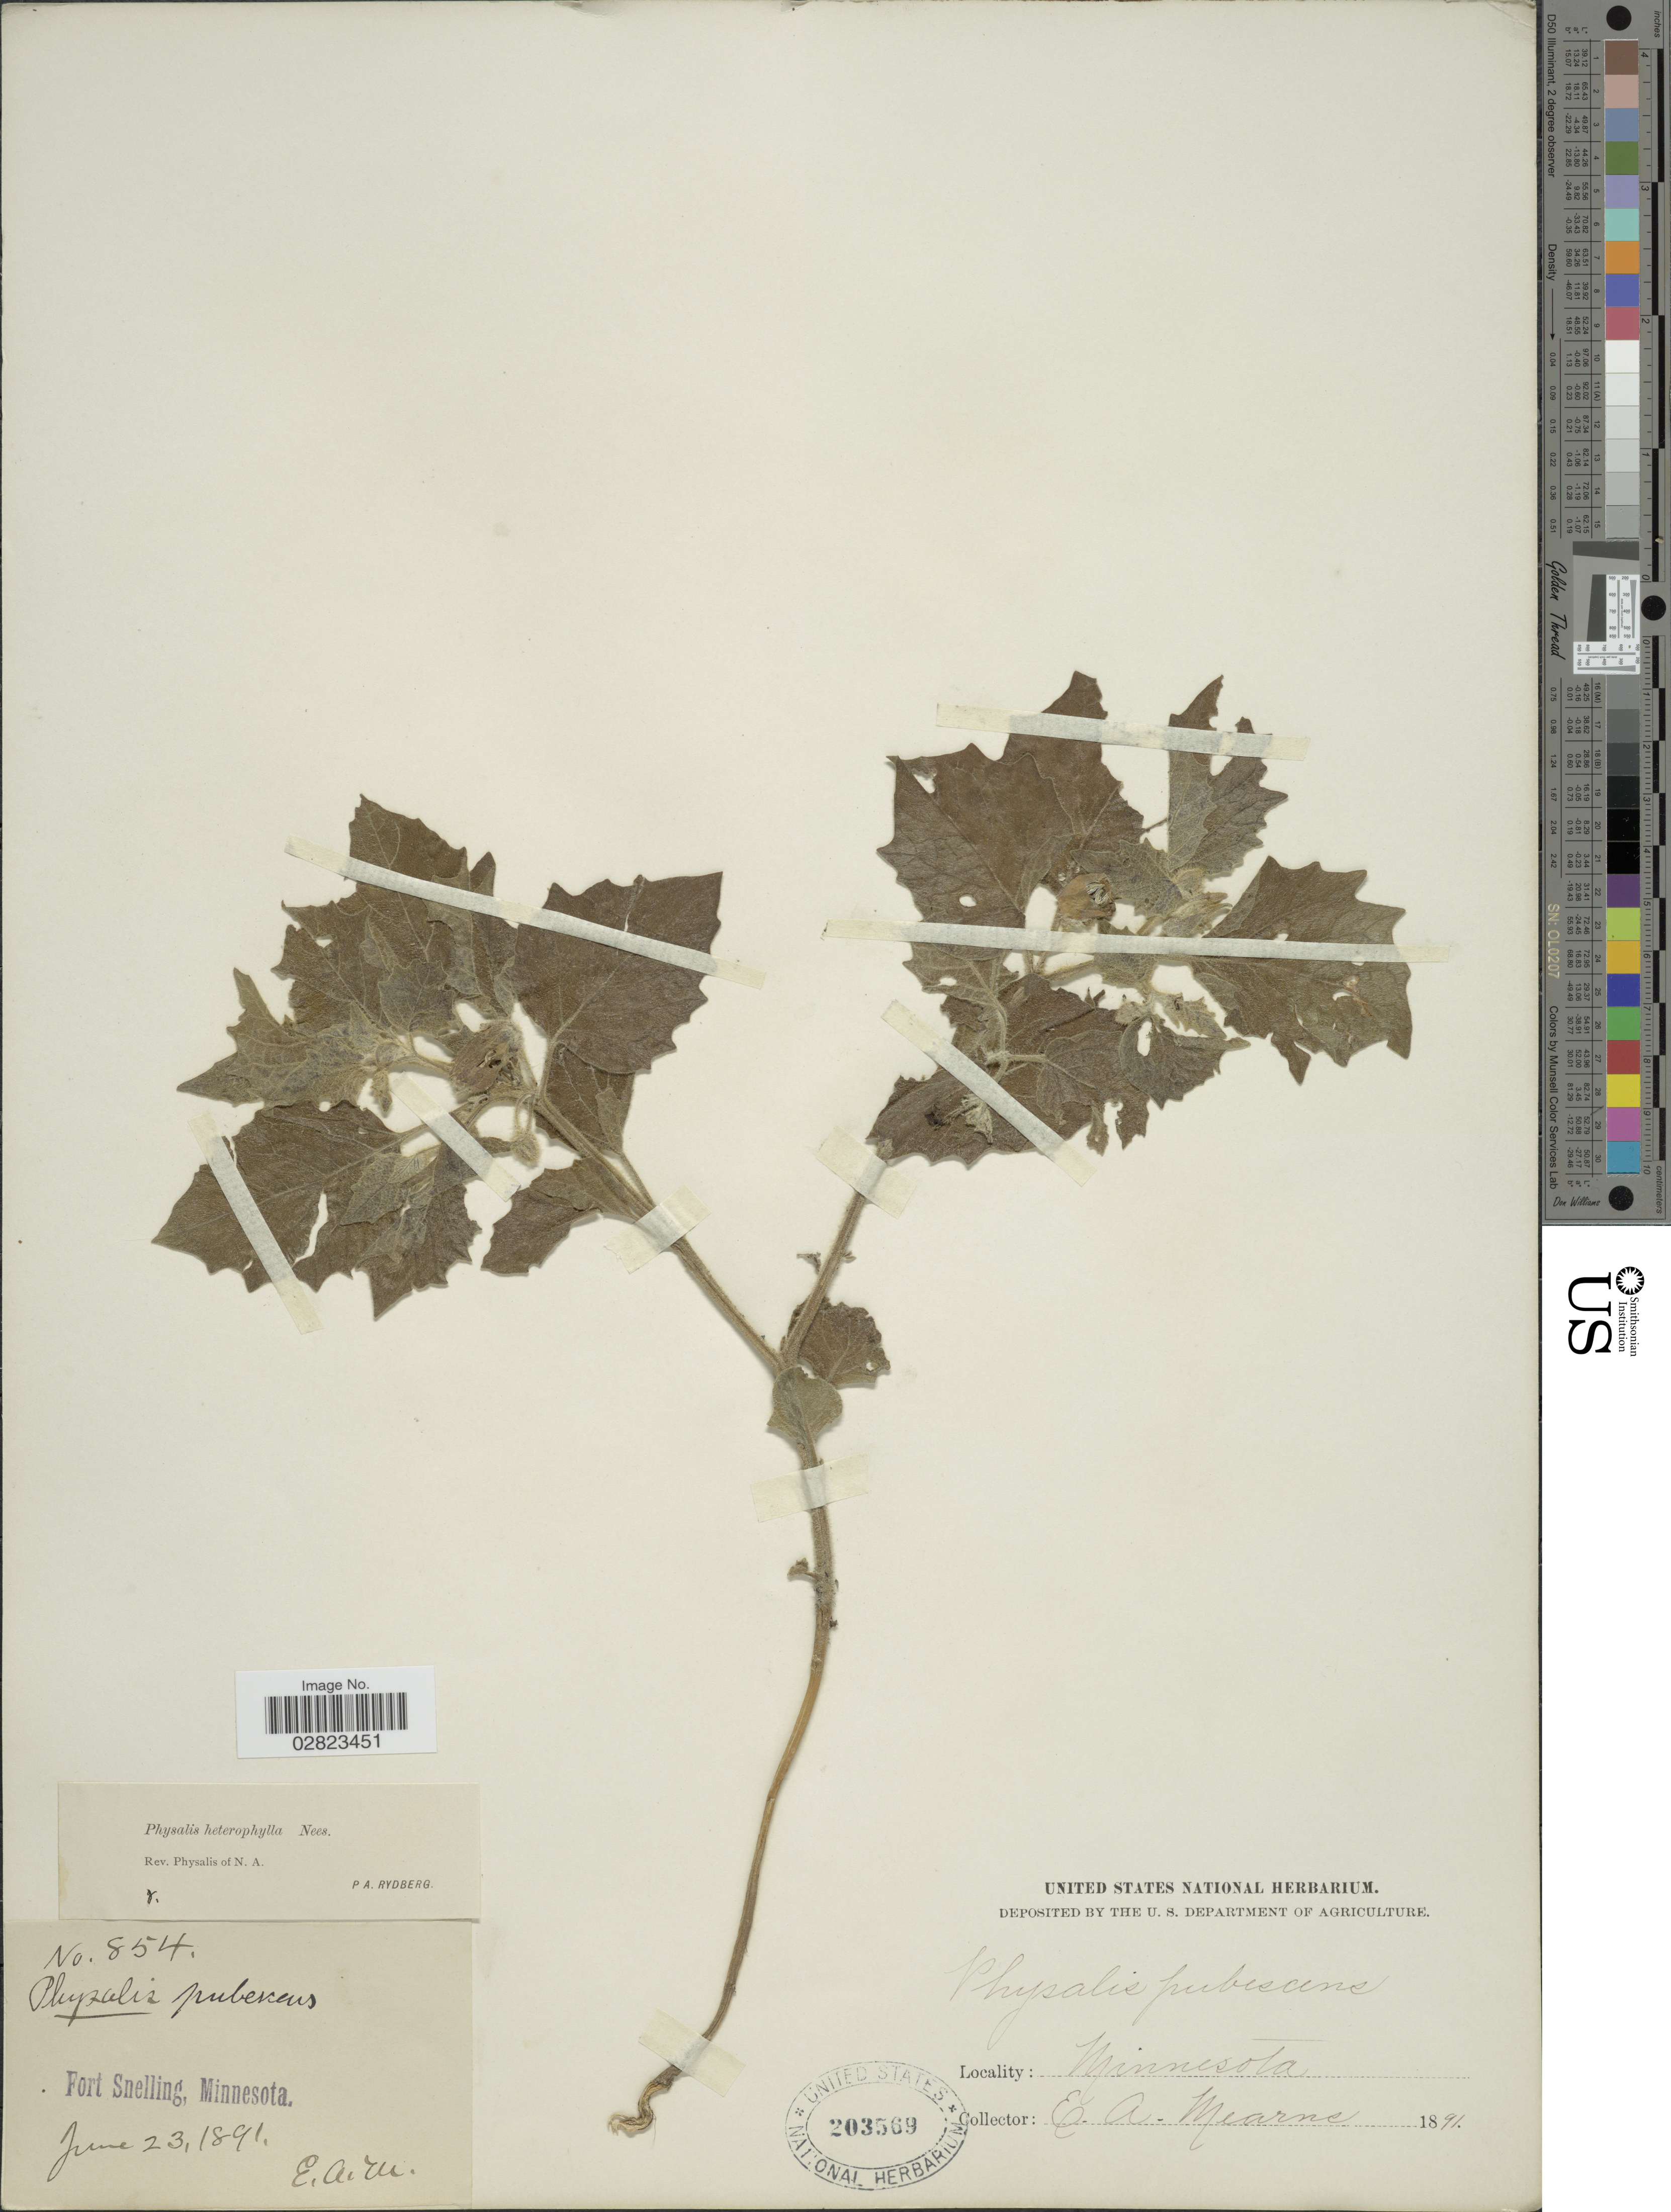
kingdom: Plantae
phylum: Tracheophyta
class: Magnoliopsida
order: Solanales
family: Solanaceae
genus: Physalis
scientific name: Physalis heterophylla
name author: Nees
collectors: E. A. Mearns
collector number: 854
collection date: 1891-06-23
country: United States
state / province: Minnesota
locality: Fort Snelling.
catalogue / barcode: US 203569